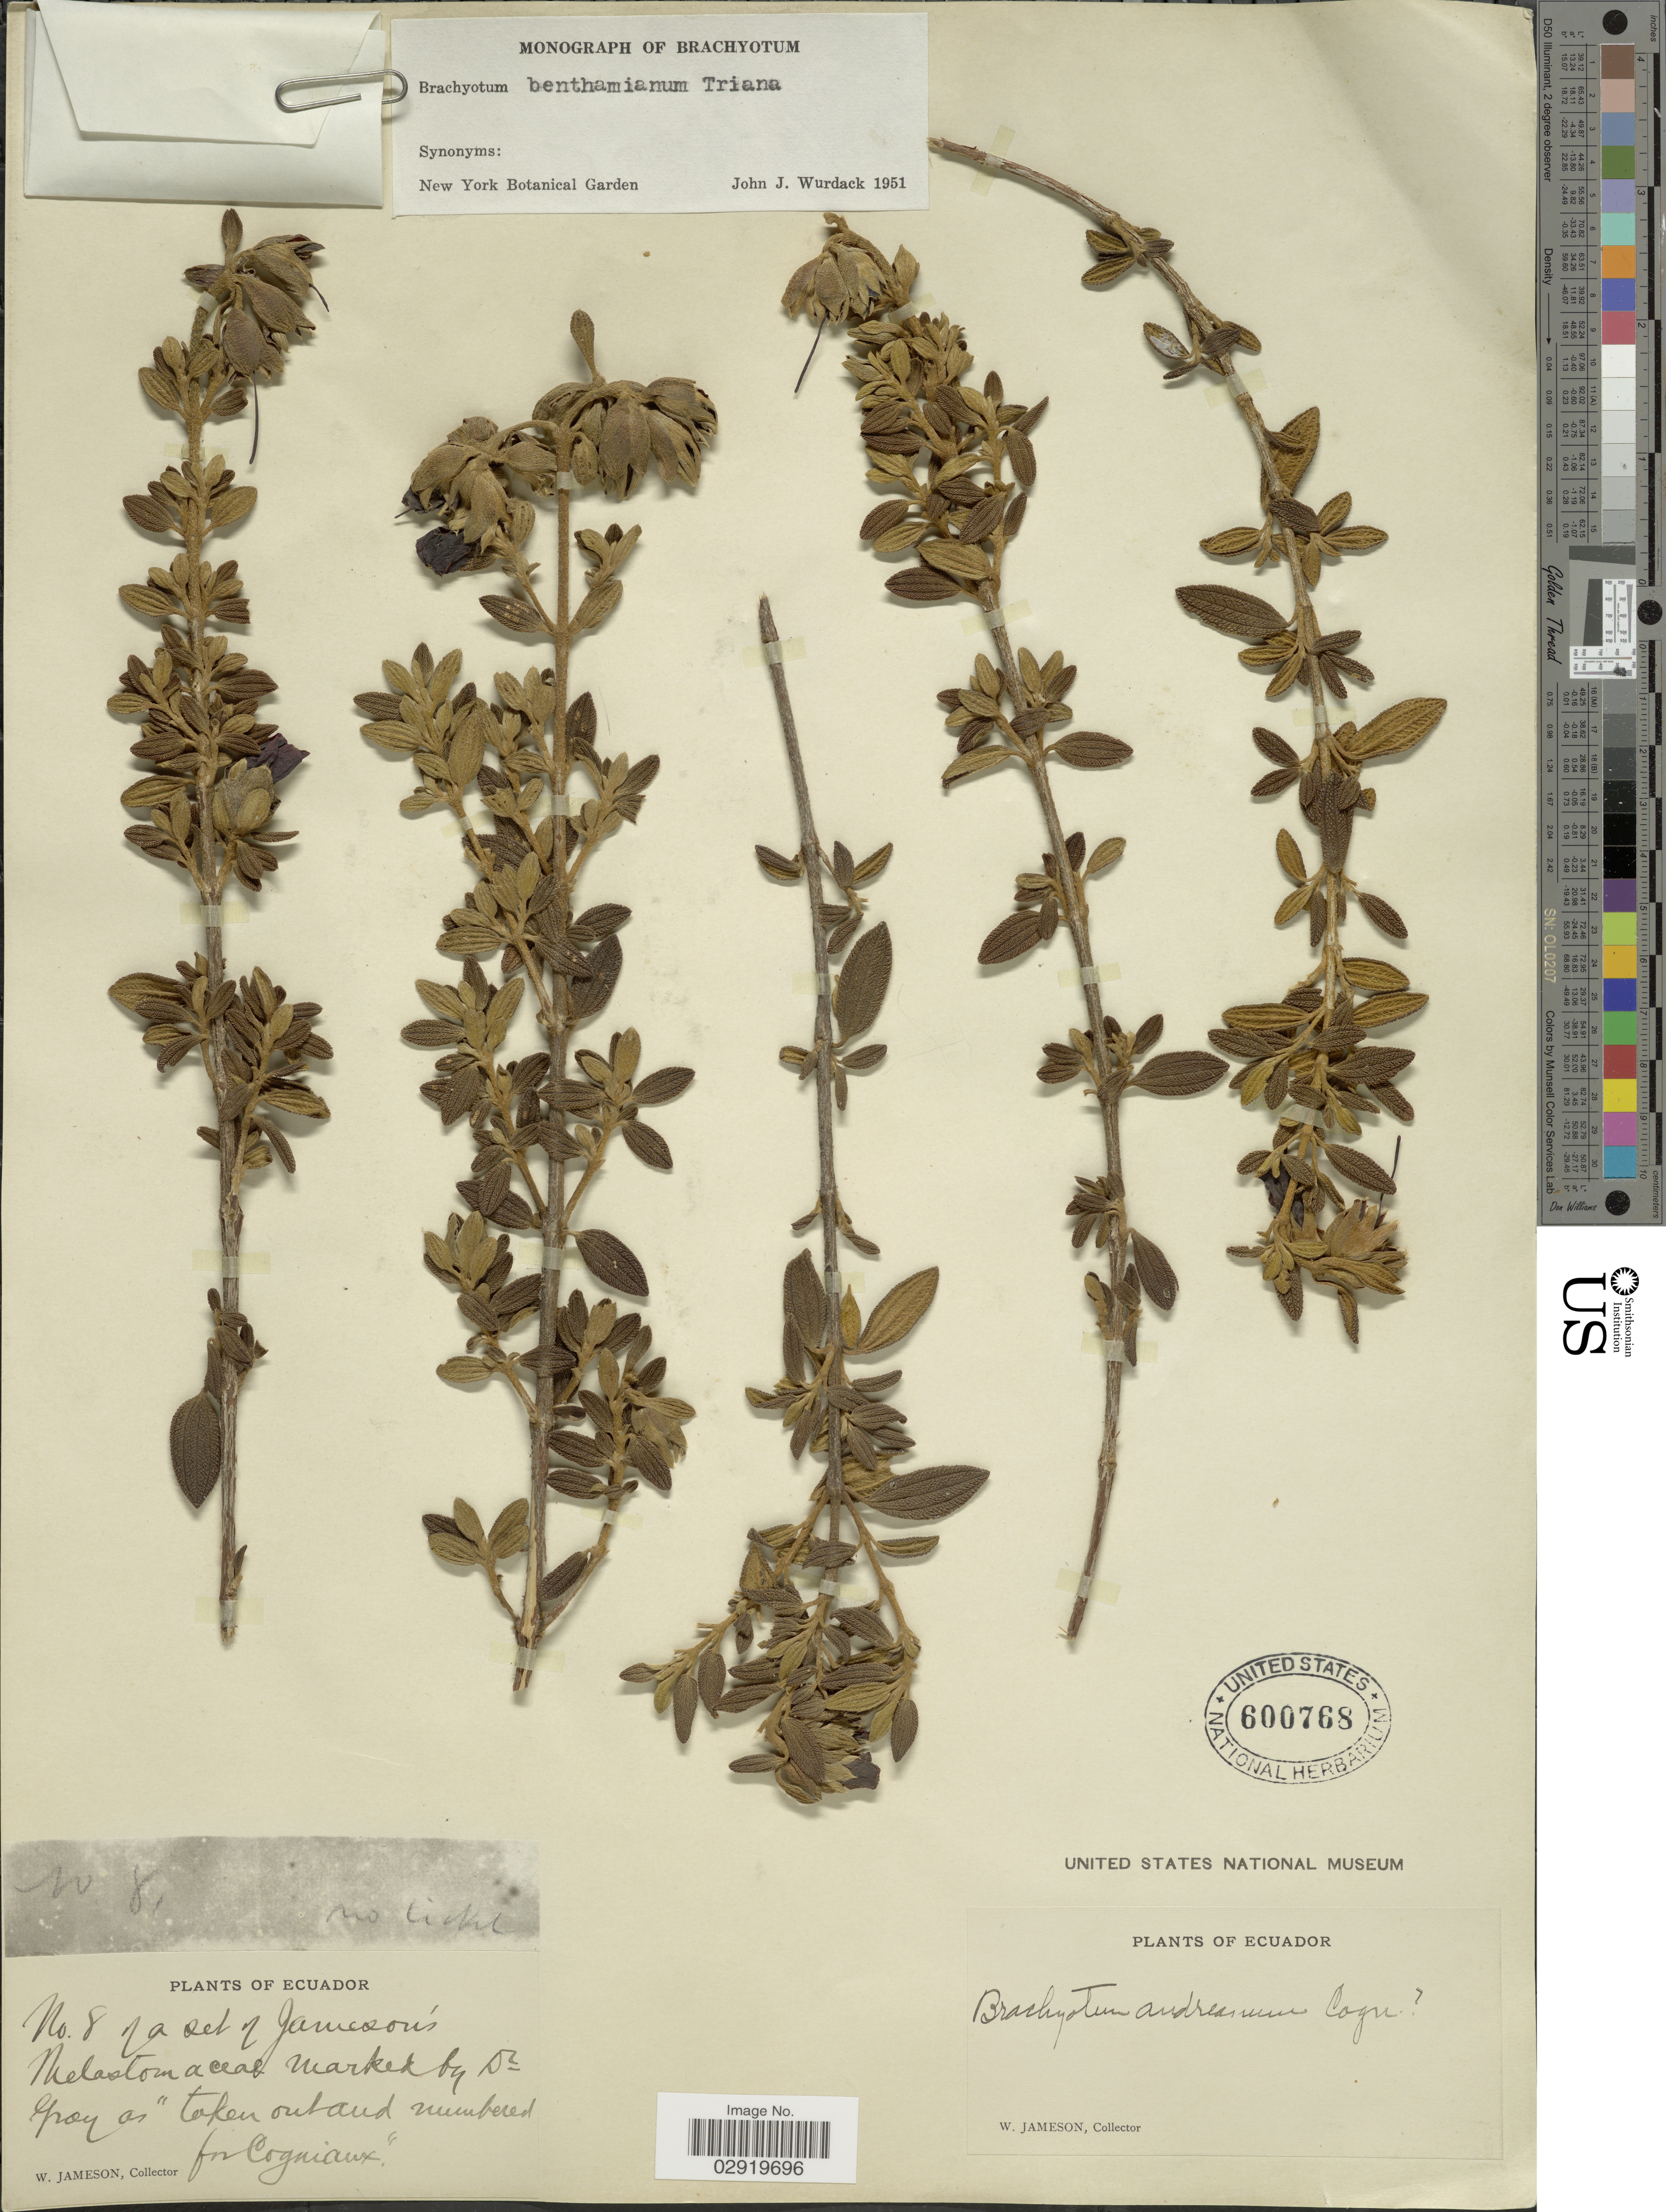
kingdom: Plantae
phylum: Tracheophyta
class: Magnoliopsida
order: Myrtales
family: Melastomataceae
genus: Brachyotum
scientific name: Brachyotum benthamianum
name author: Triana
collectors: W. Jameson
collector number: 8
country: Ecuador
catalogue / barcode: US 600768